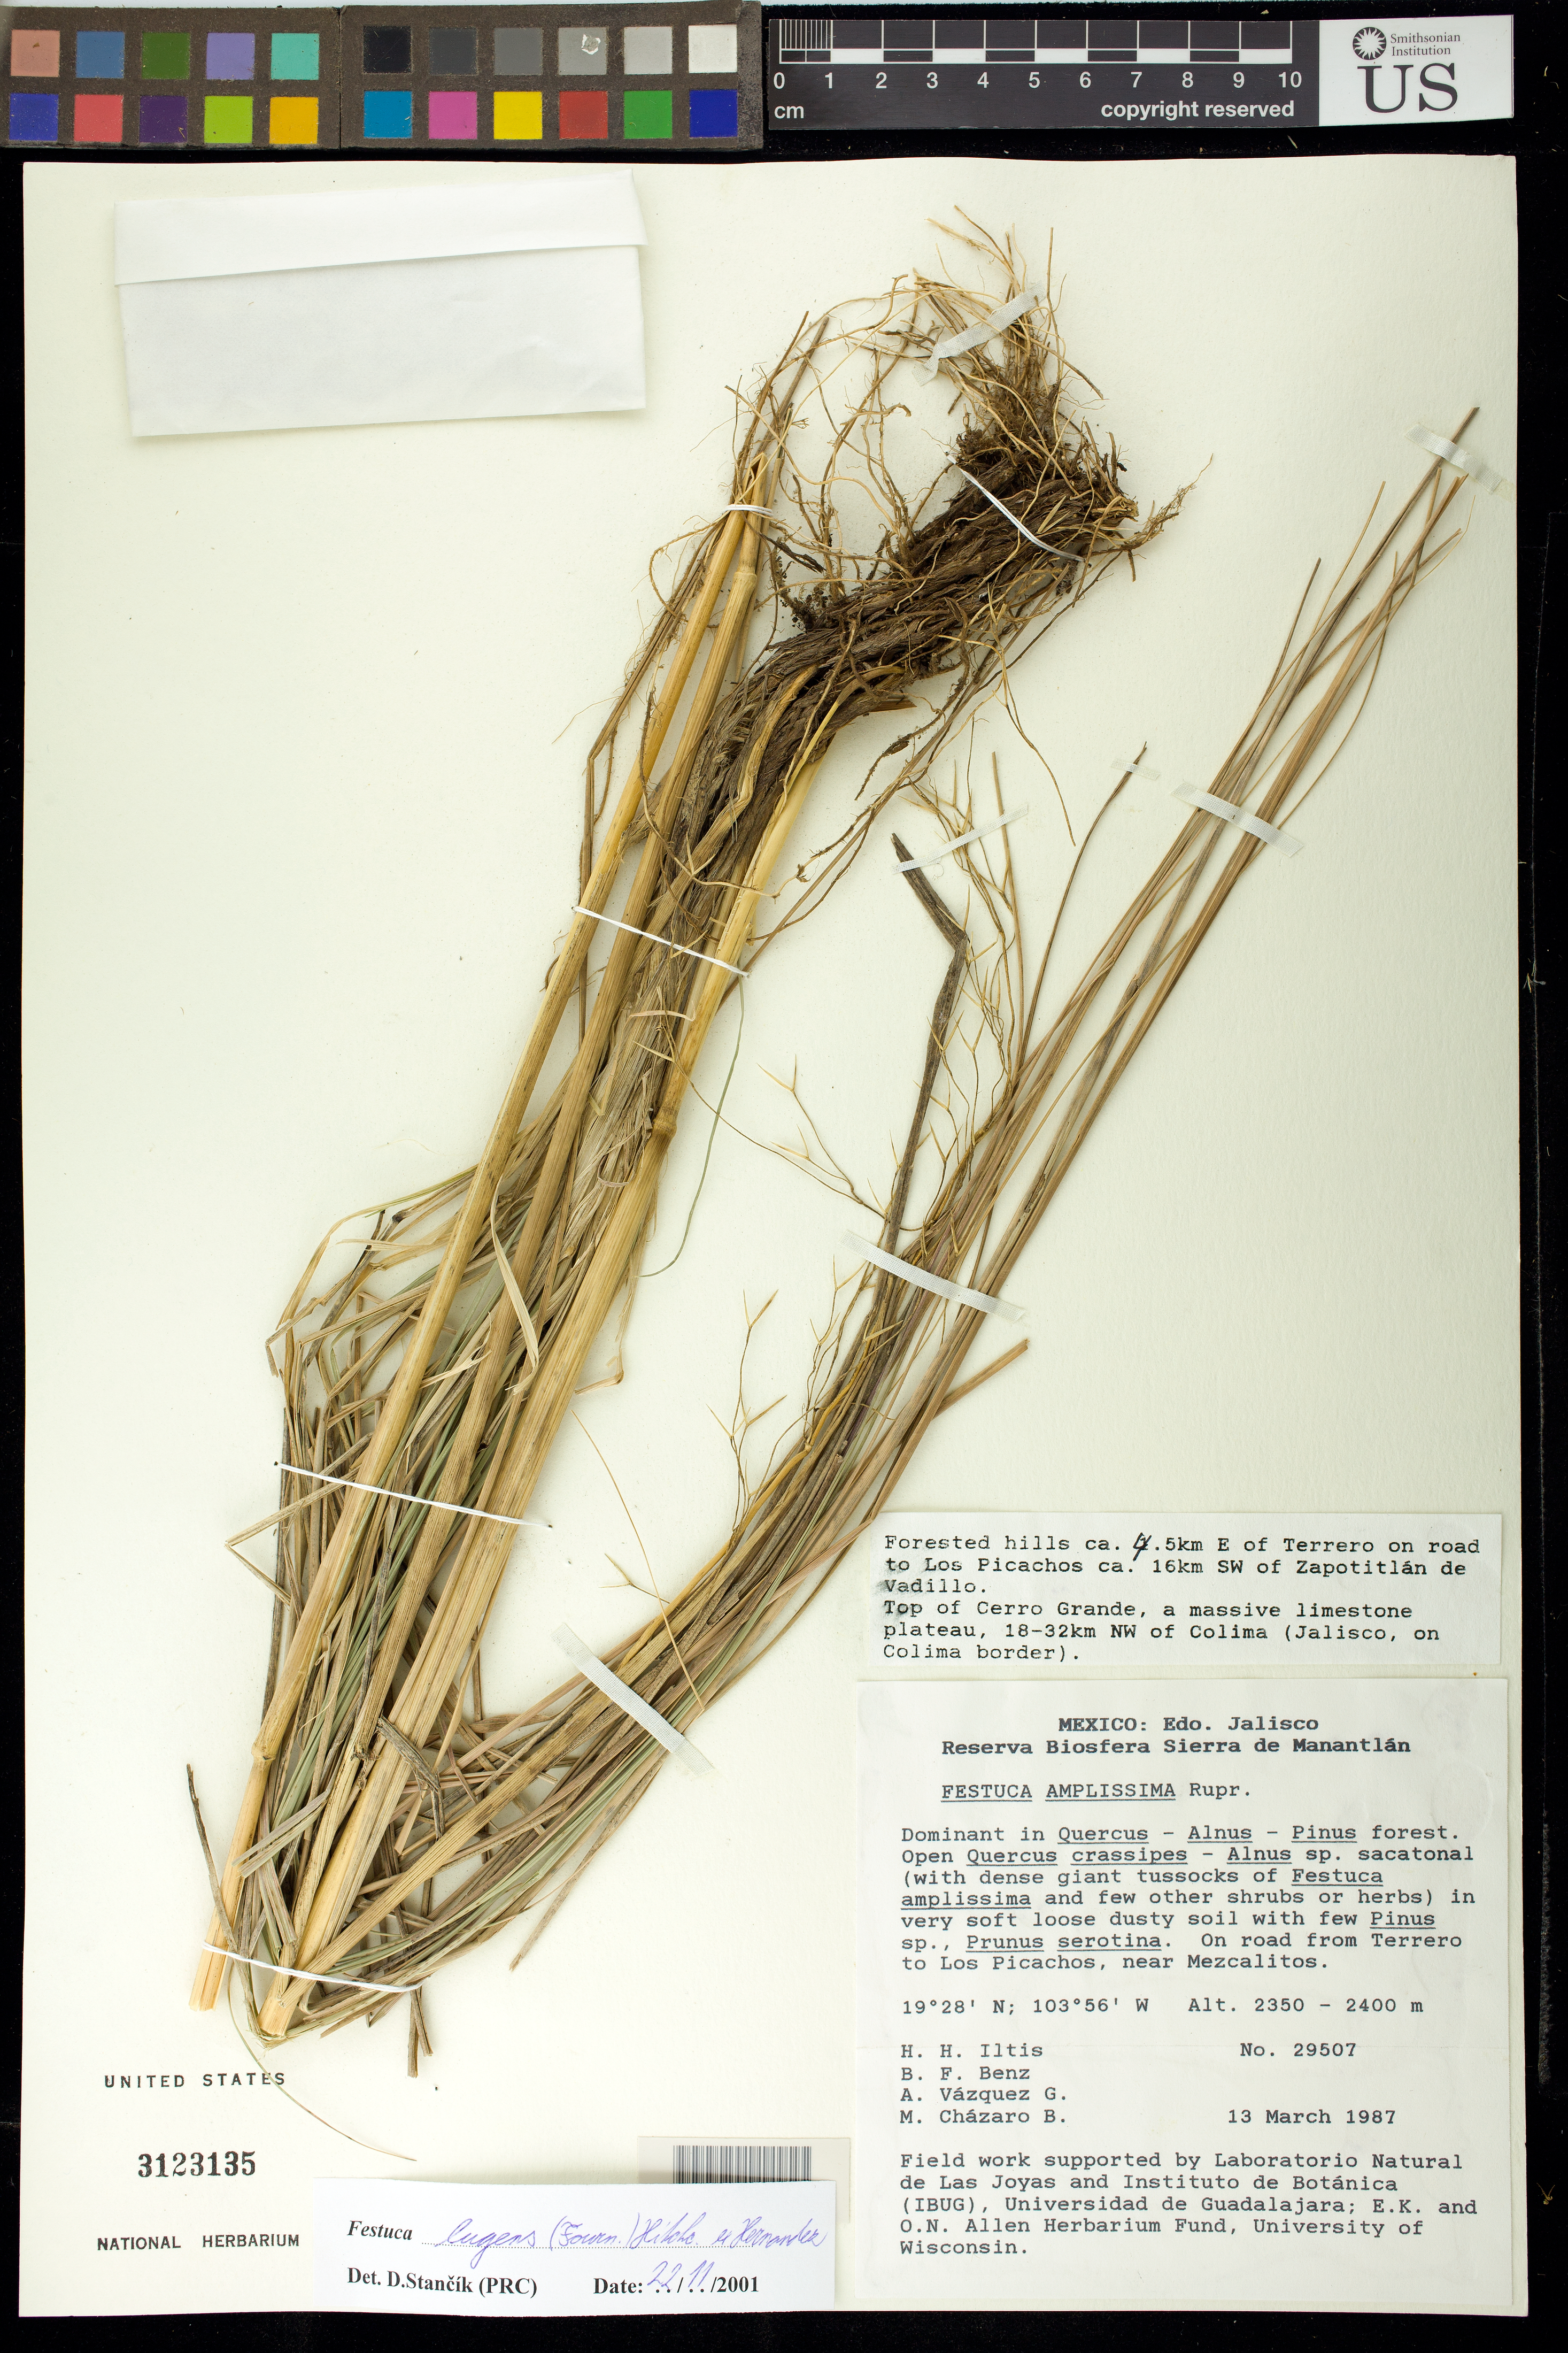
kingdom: Plantae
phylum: Tracheophyta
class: Liliopsida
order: Poales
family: Poaceae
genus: Festuca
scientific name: Festuca amplissima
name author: Rupr.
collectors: H. H. Iltis, B. F. Benz, A. V zquez G. & M. de J. Cházaro Basáñoez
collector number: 29507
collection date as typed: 13 Mar 1987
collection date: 1987-03-13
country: Mexico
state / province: Jalisco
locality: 4.5 km E of Terrero on rd to Los Picachos, ca 16 km SW of Zapotitlan de Vadillo, top of Cerro Grande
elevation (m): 2350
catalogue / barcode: US 3123135